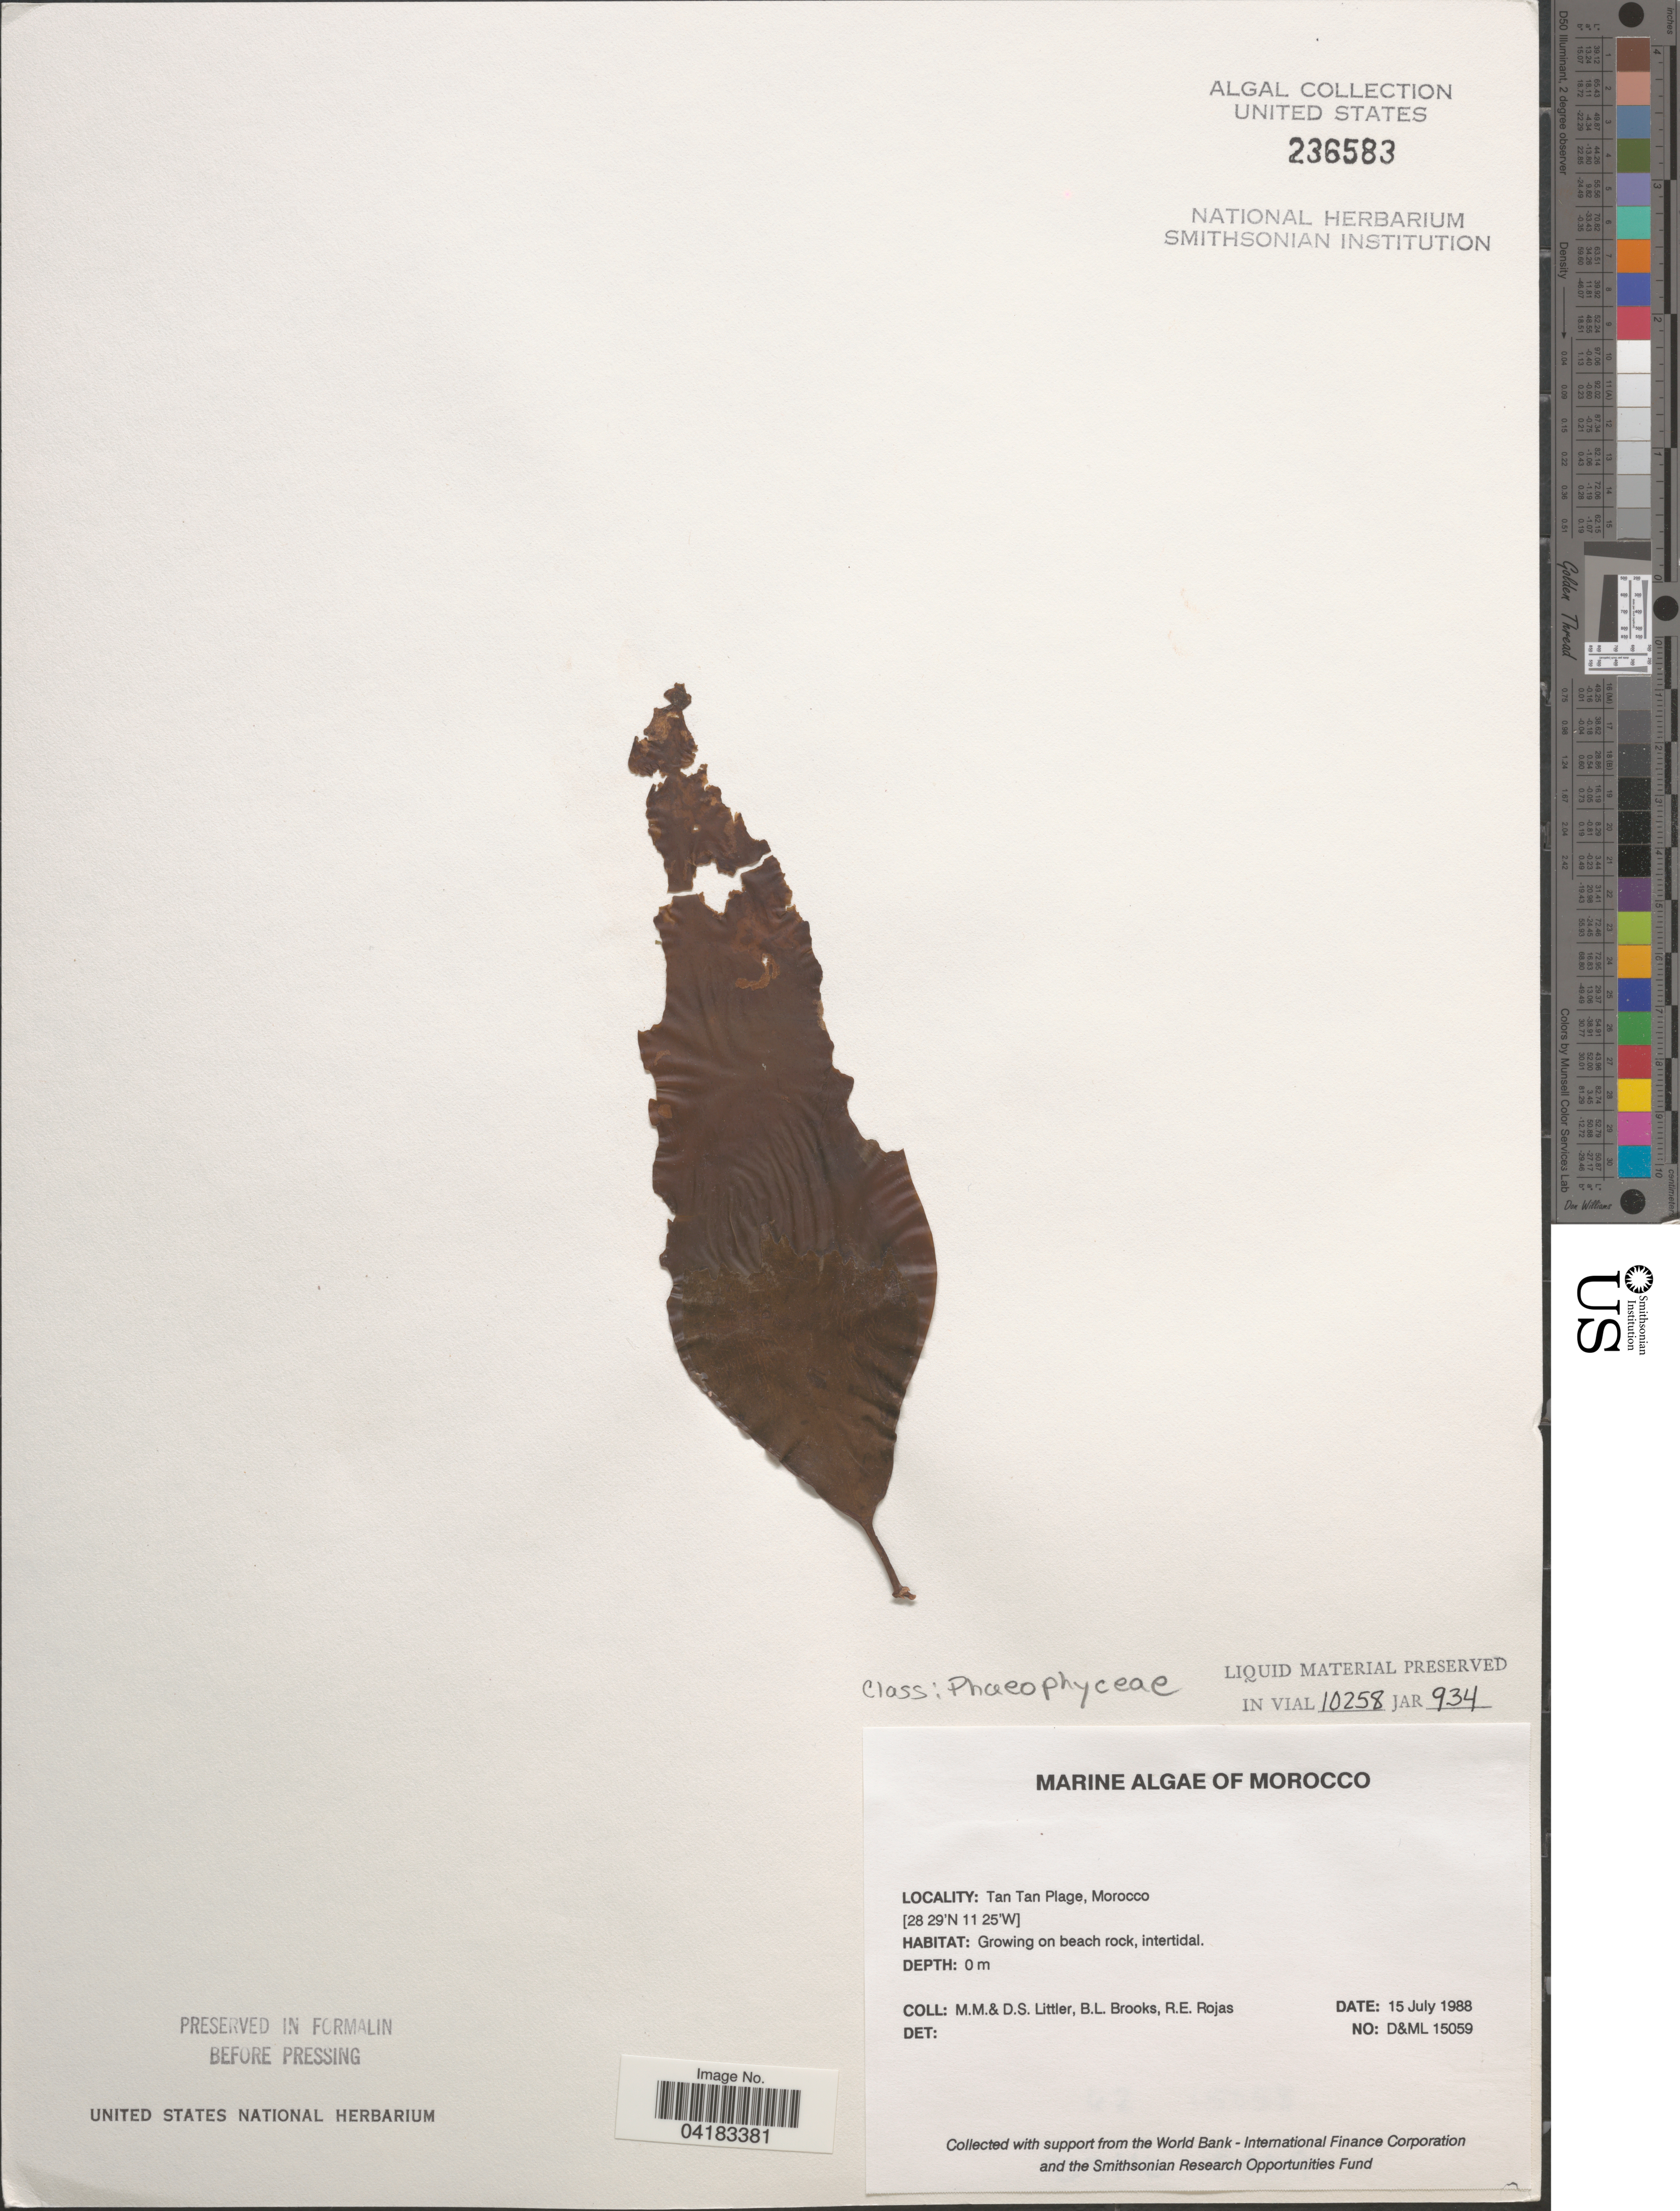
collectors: D. S. Littler, B. Brooks & R. Rojas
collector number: D&ML15059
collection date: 1988-07-15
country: Morocco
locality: Tan Tan Plage.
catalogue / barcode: US 236583